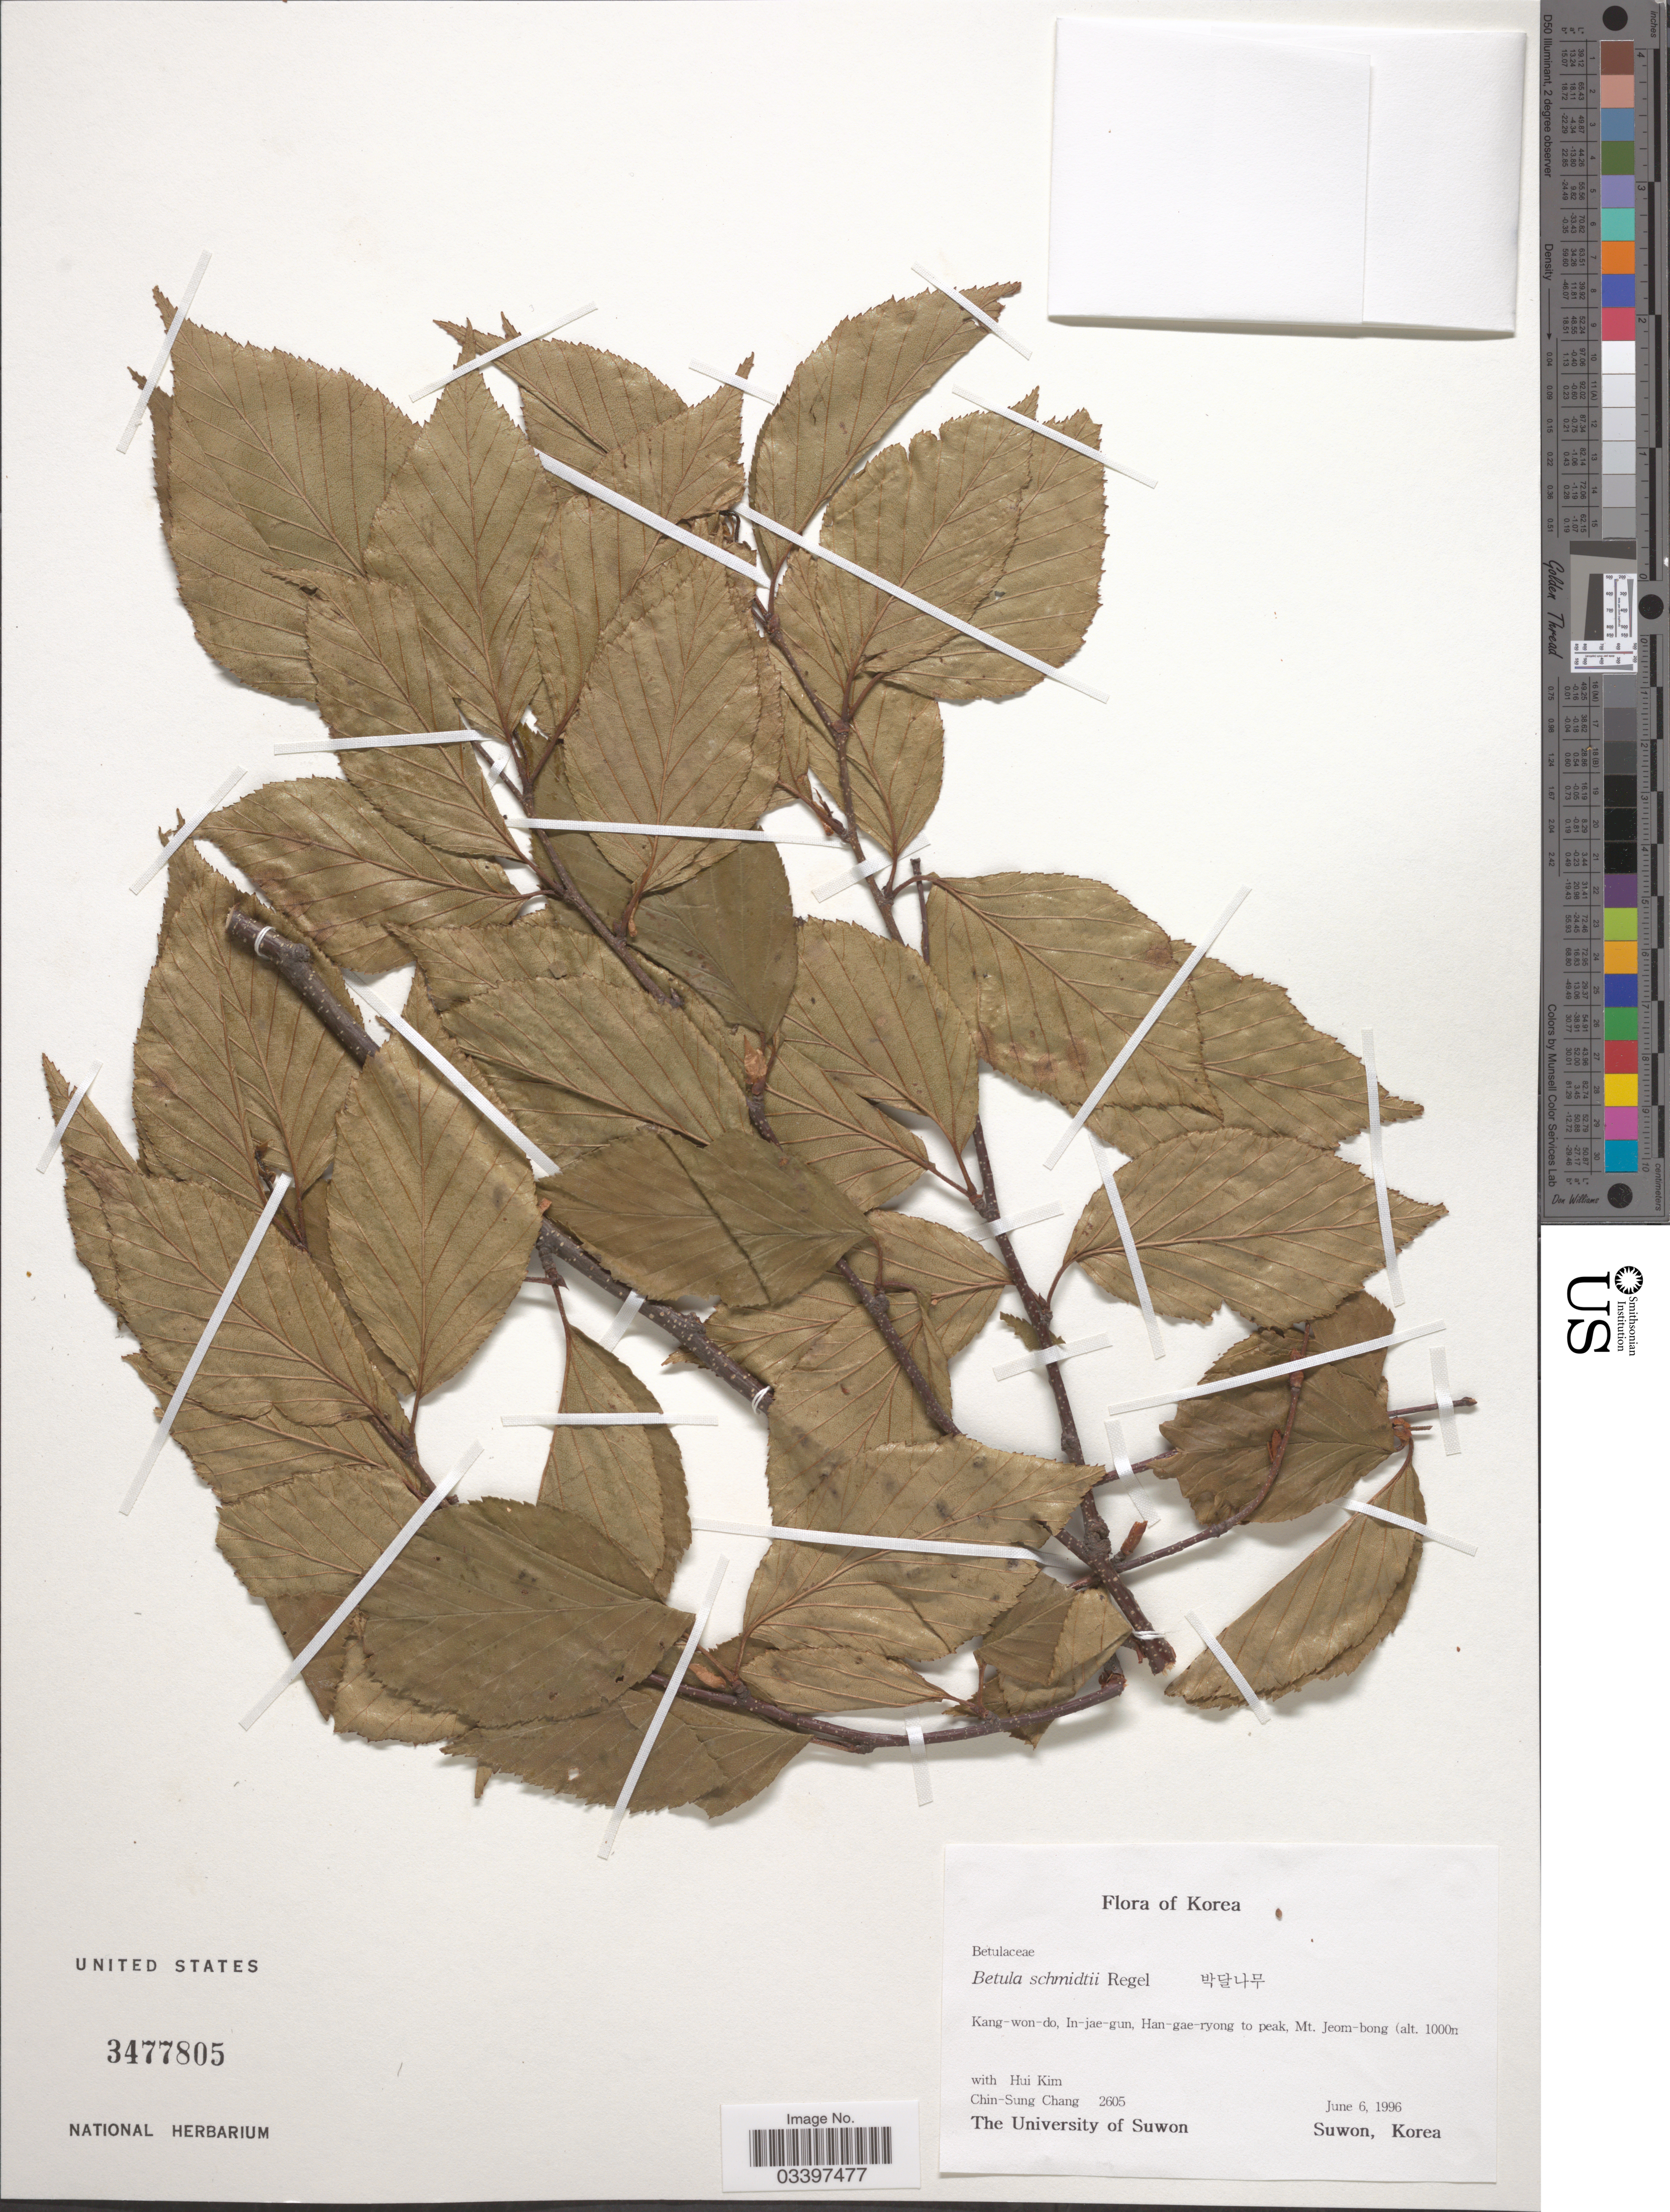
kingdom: Plantae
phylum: Tracheophyta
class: Magnoliopsida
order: Fagales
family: Betulaceae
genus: Betula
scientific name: Betula schmidtii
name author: Regel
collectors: C. S. Chang & H. Kim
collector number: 2605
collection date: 1996-06-06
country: South Korea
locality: Kang-won-do, In-jae-gun, Han-gae-ryong to peak, Mt. Jeom-bong.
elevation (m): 1000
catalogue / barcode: US 3477805